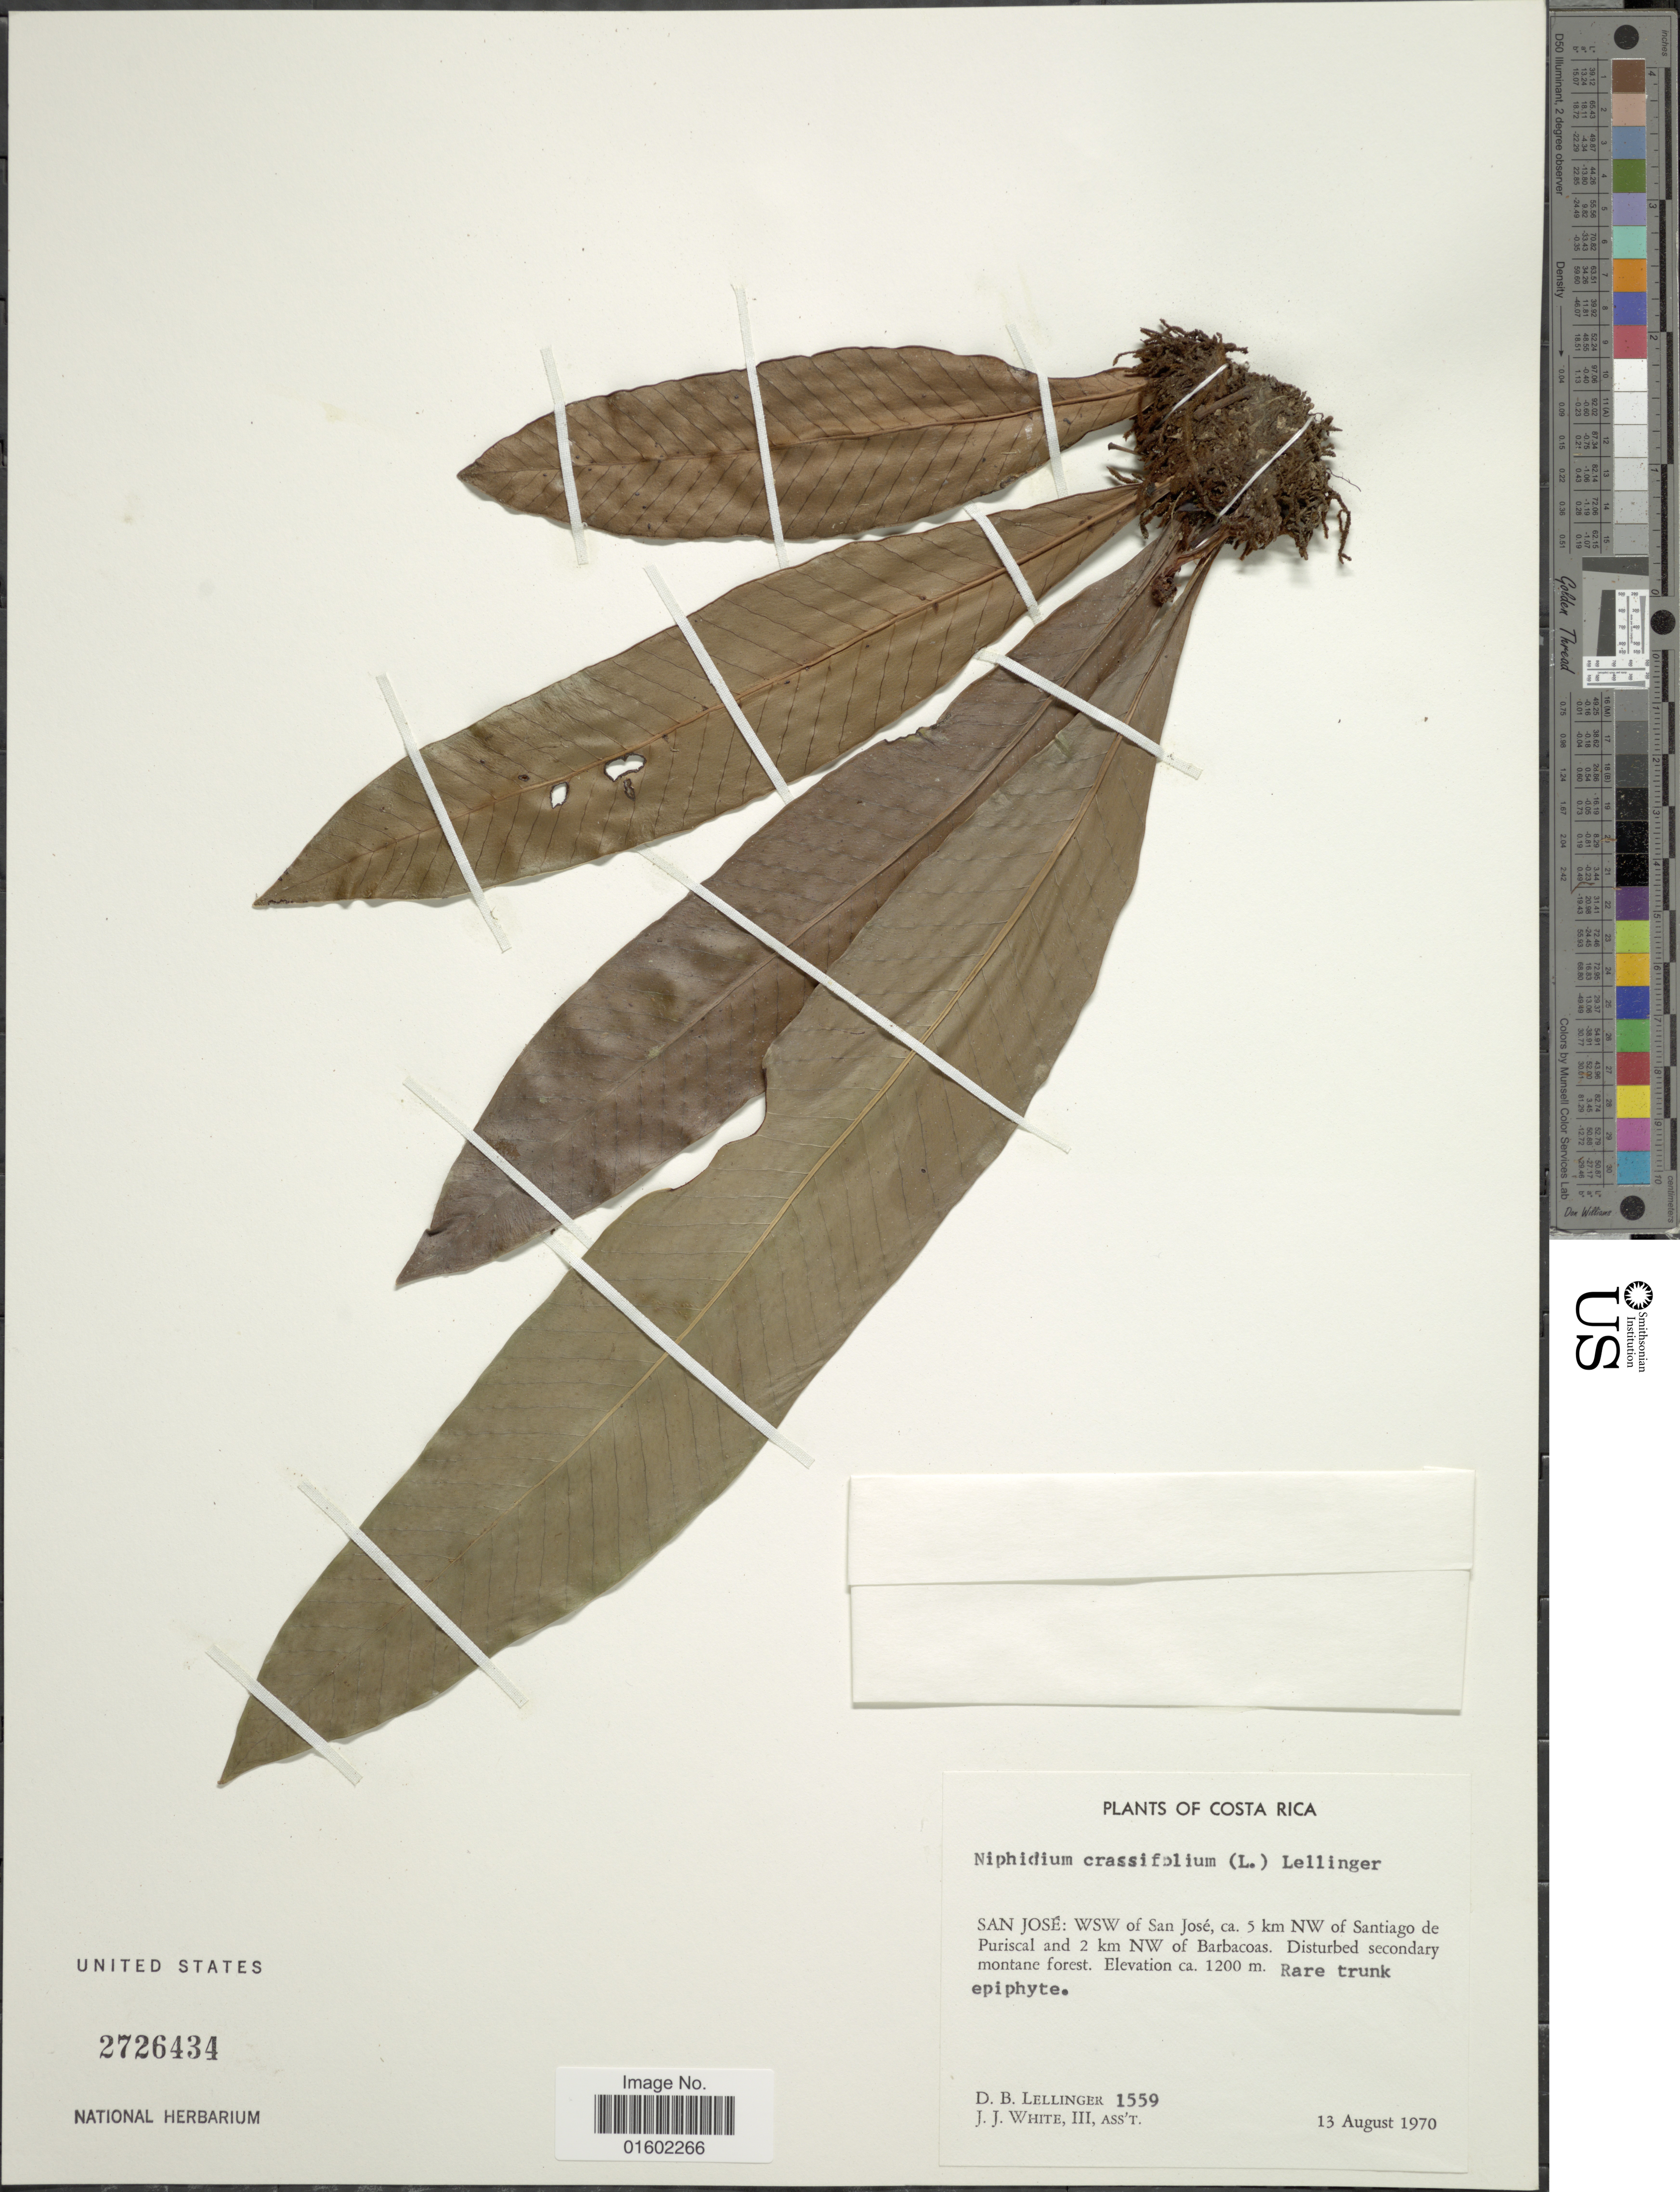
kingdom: Plantae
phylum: Tracheophyta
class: Polypodiopsida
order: Polypodiales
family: Polypodiaceae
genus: Niphidium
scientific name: Niphidium crassifolium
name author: (L.) Lellinger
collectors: D. B. Lellinger & J. J. White III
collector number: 1559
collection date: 1970-08-13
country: Costa Rica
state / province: San José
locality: WSW of San Jose, ca. 5 km NW of Santiago de Puriscal and 2 km NW of Barbacoas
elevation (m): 1200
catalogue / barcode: US 272634